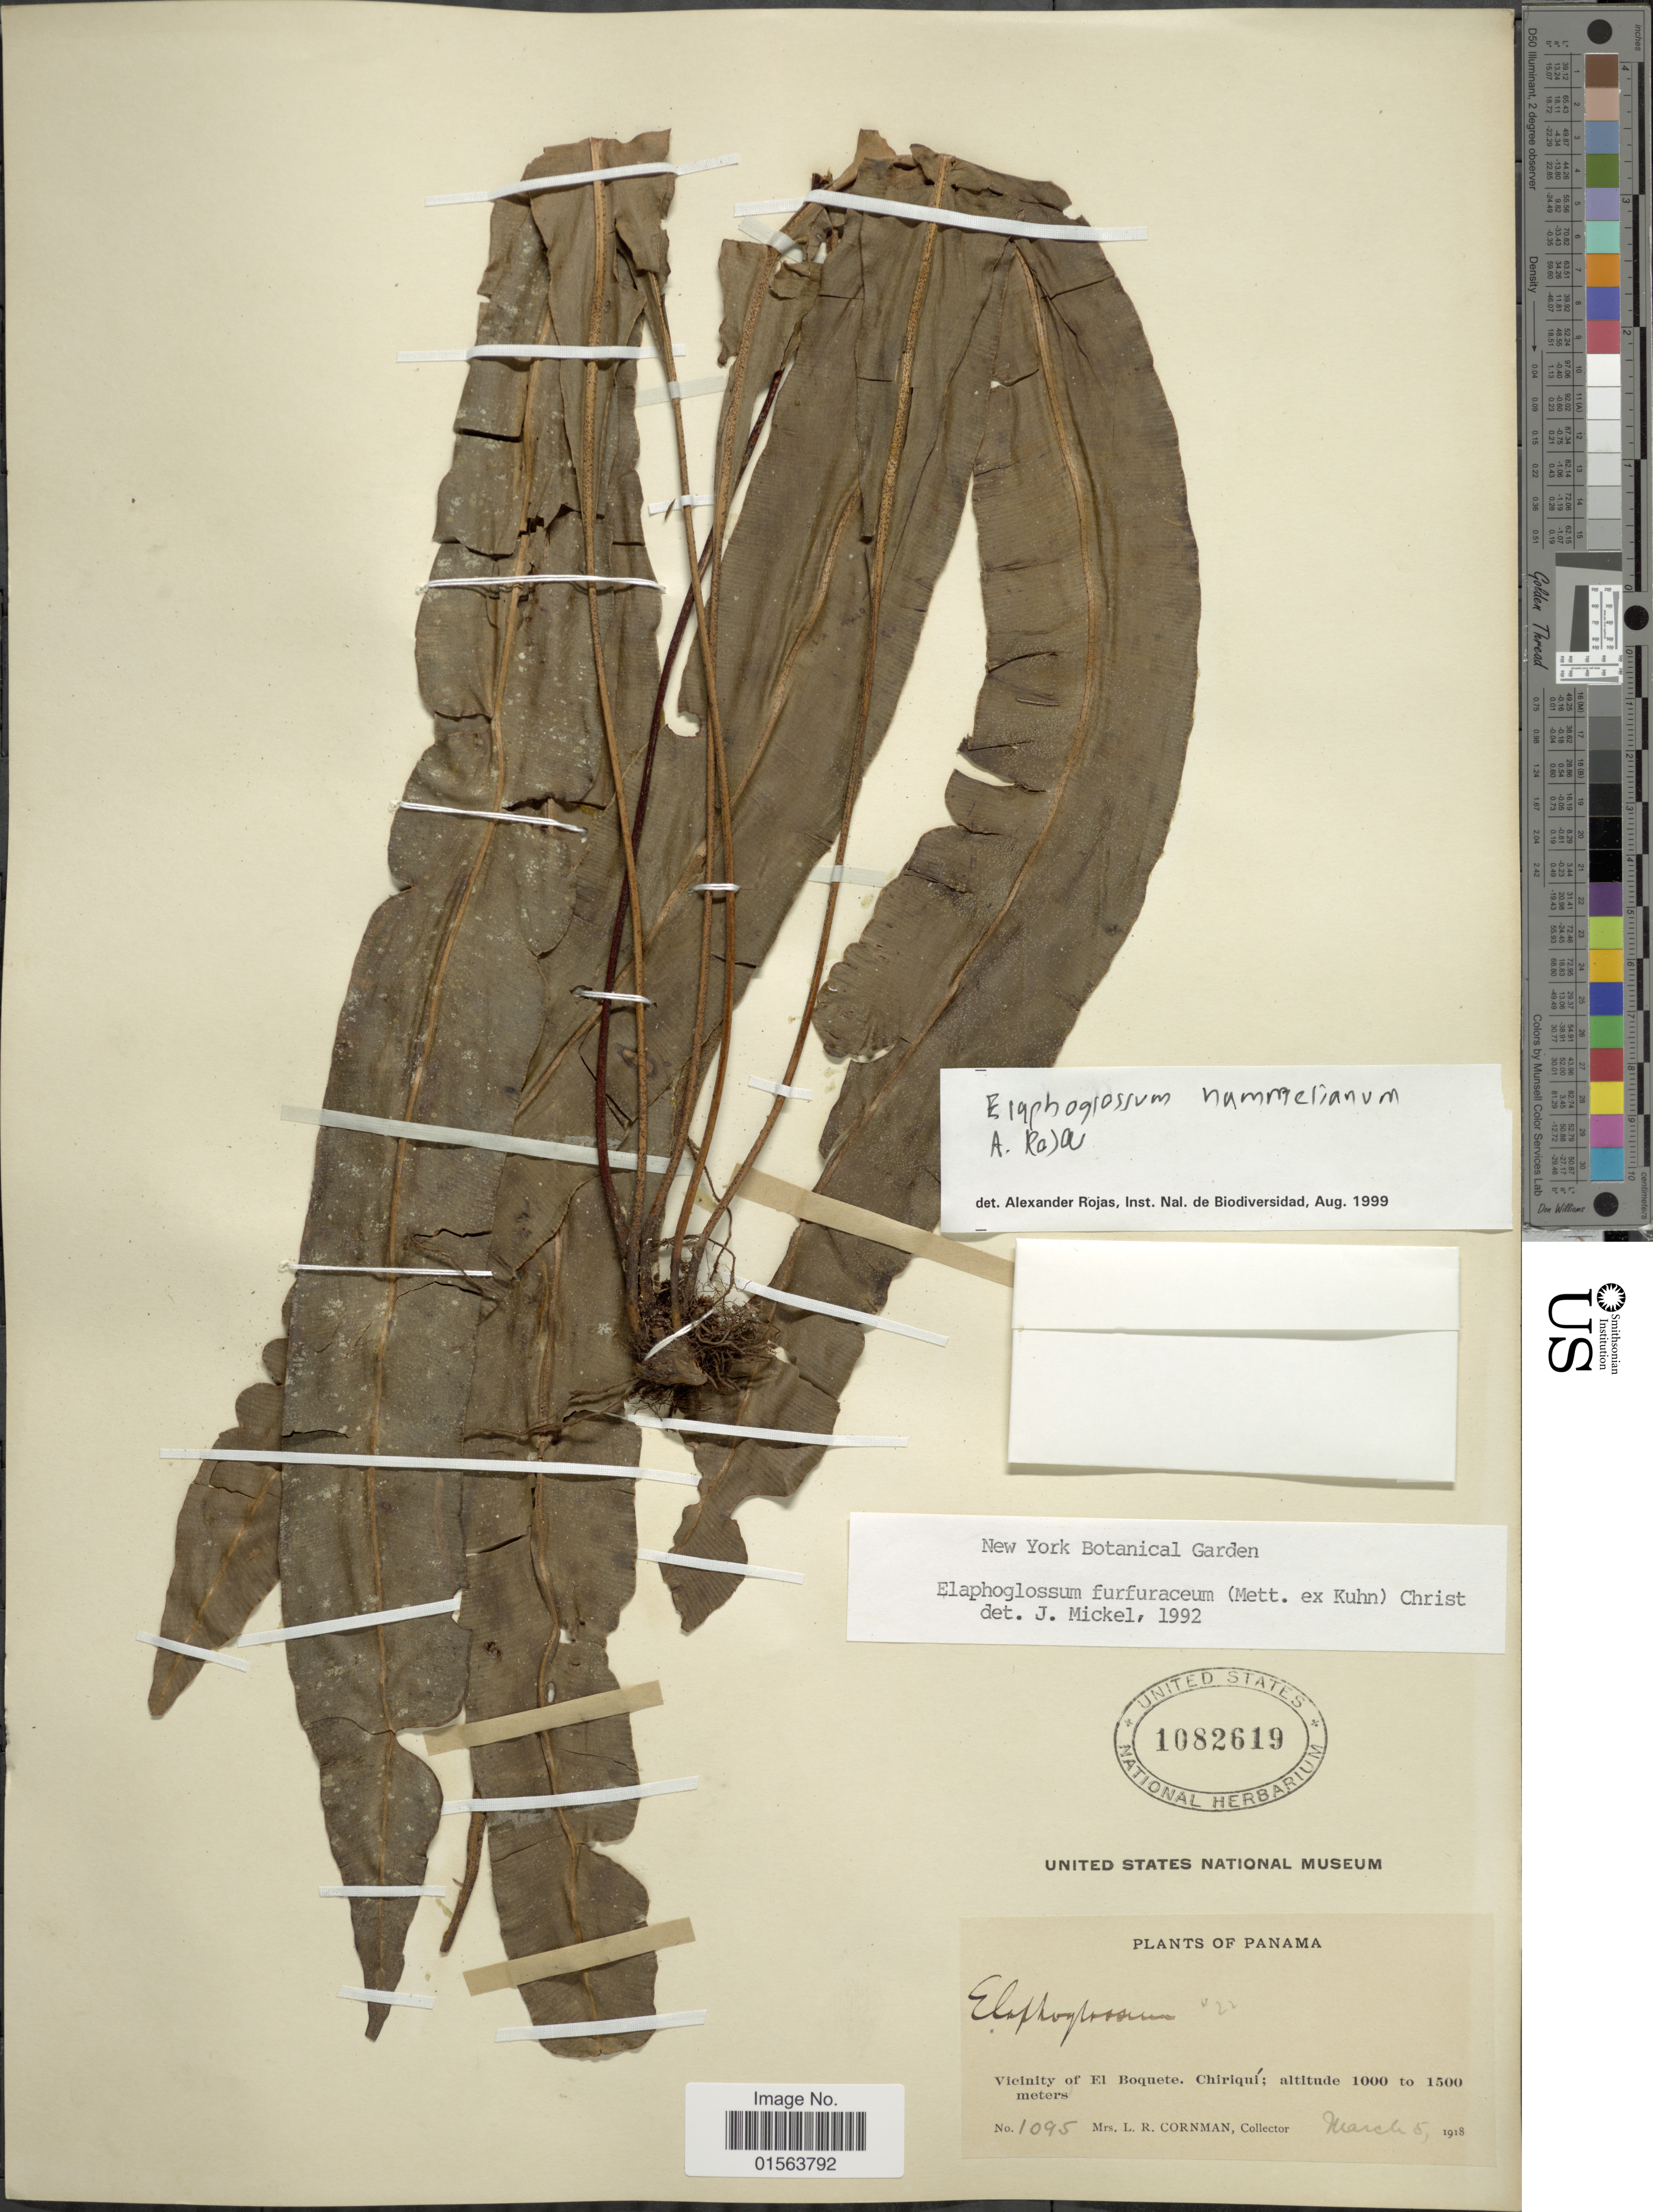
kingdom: Plantae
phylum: Tracheophyta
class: Polypodiopsida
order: Polypodiales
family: Dryopteridaceae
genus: Elaphoglossum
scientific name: Elaphoglossum hammelianum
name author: A. Rojas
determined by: Matos, F. B.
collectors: L. Cornman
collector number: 1095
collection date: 1918-03-05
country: Panama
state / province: Chiriqui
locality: Vicinity of El Boquete, Chiriqui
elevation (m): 1000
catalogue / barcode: US 1082619